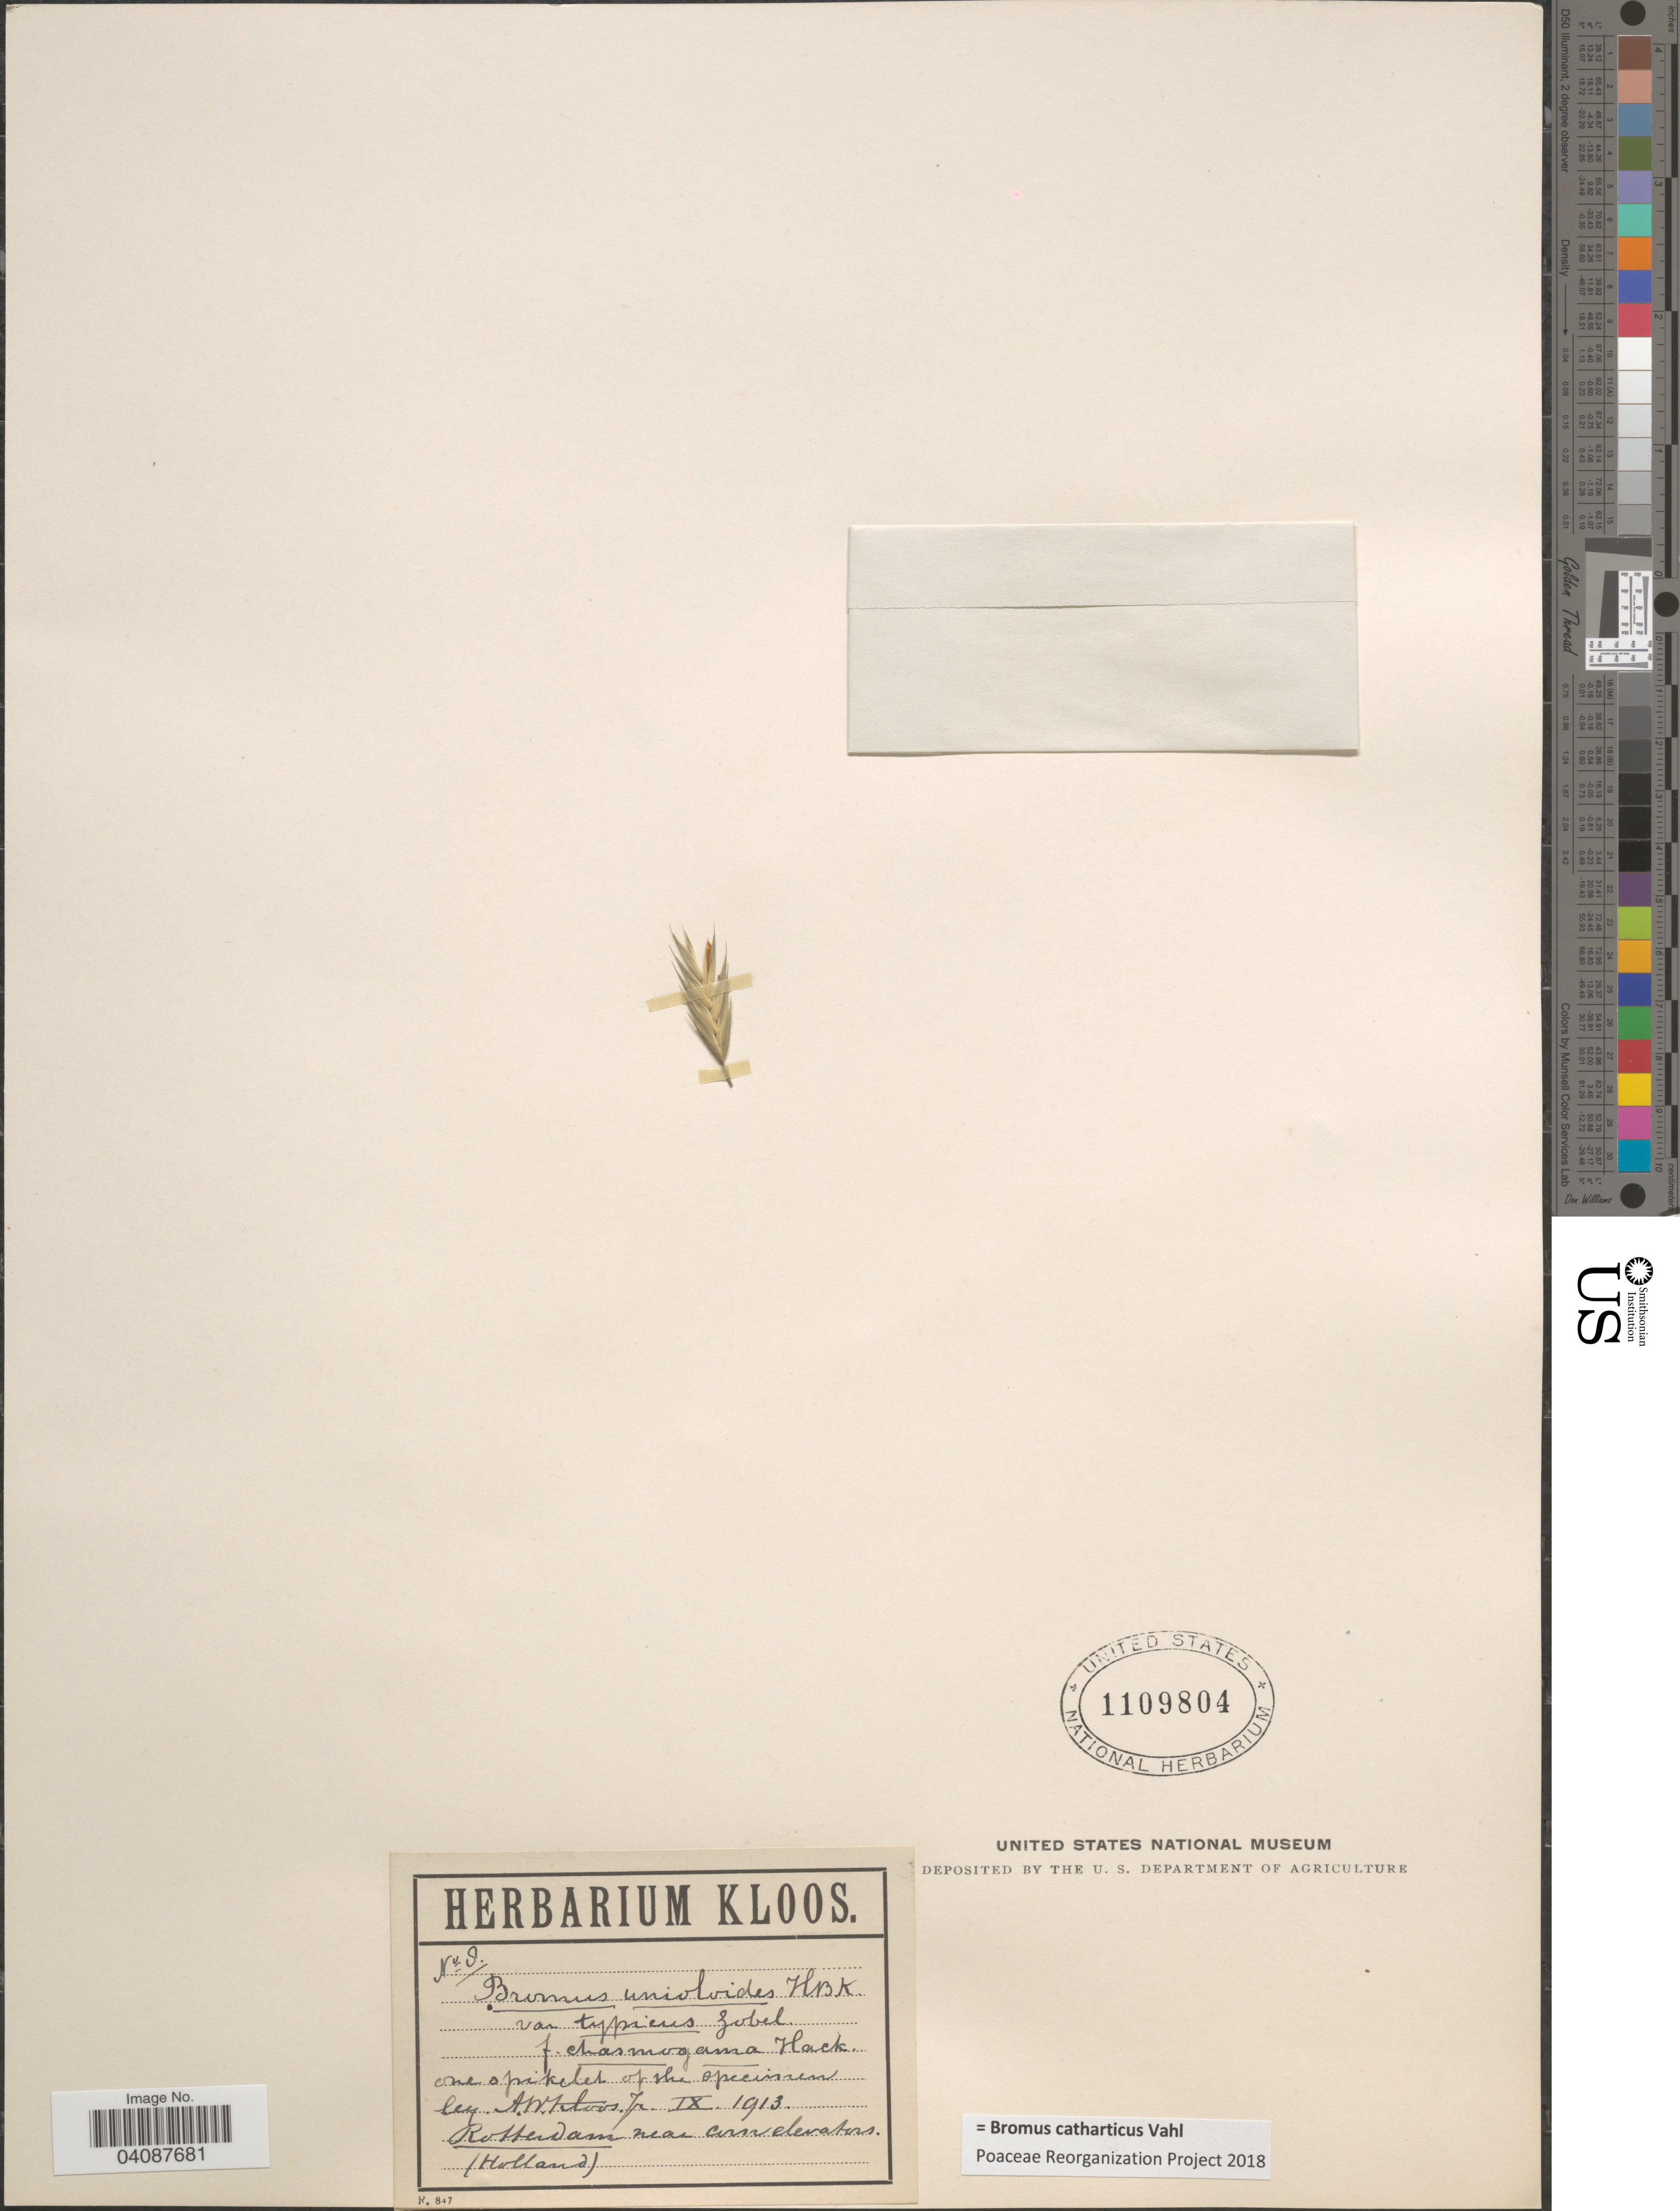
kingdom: Plantae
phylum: Tracheophyta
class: Liliopsida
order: Poales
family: Poaceae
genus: Bromus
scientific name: Bromus catharticus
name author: Vahl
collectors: A. W. Kloos, Jr.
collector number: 8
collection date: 1913-09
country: Netherlands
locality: Rotterdam near corn elevators. (Holland).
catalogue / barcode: US 1109804